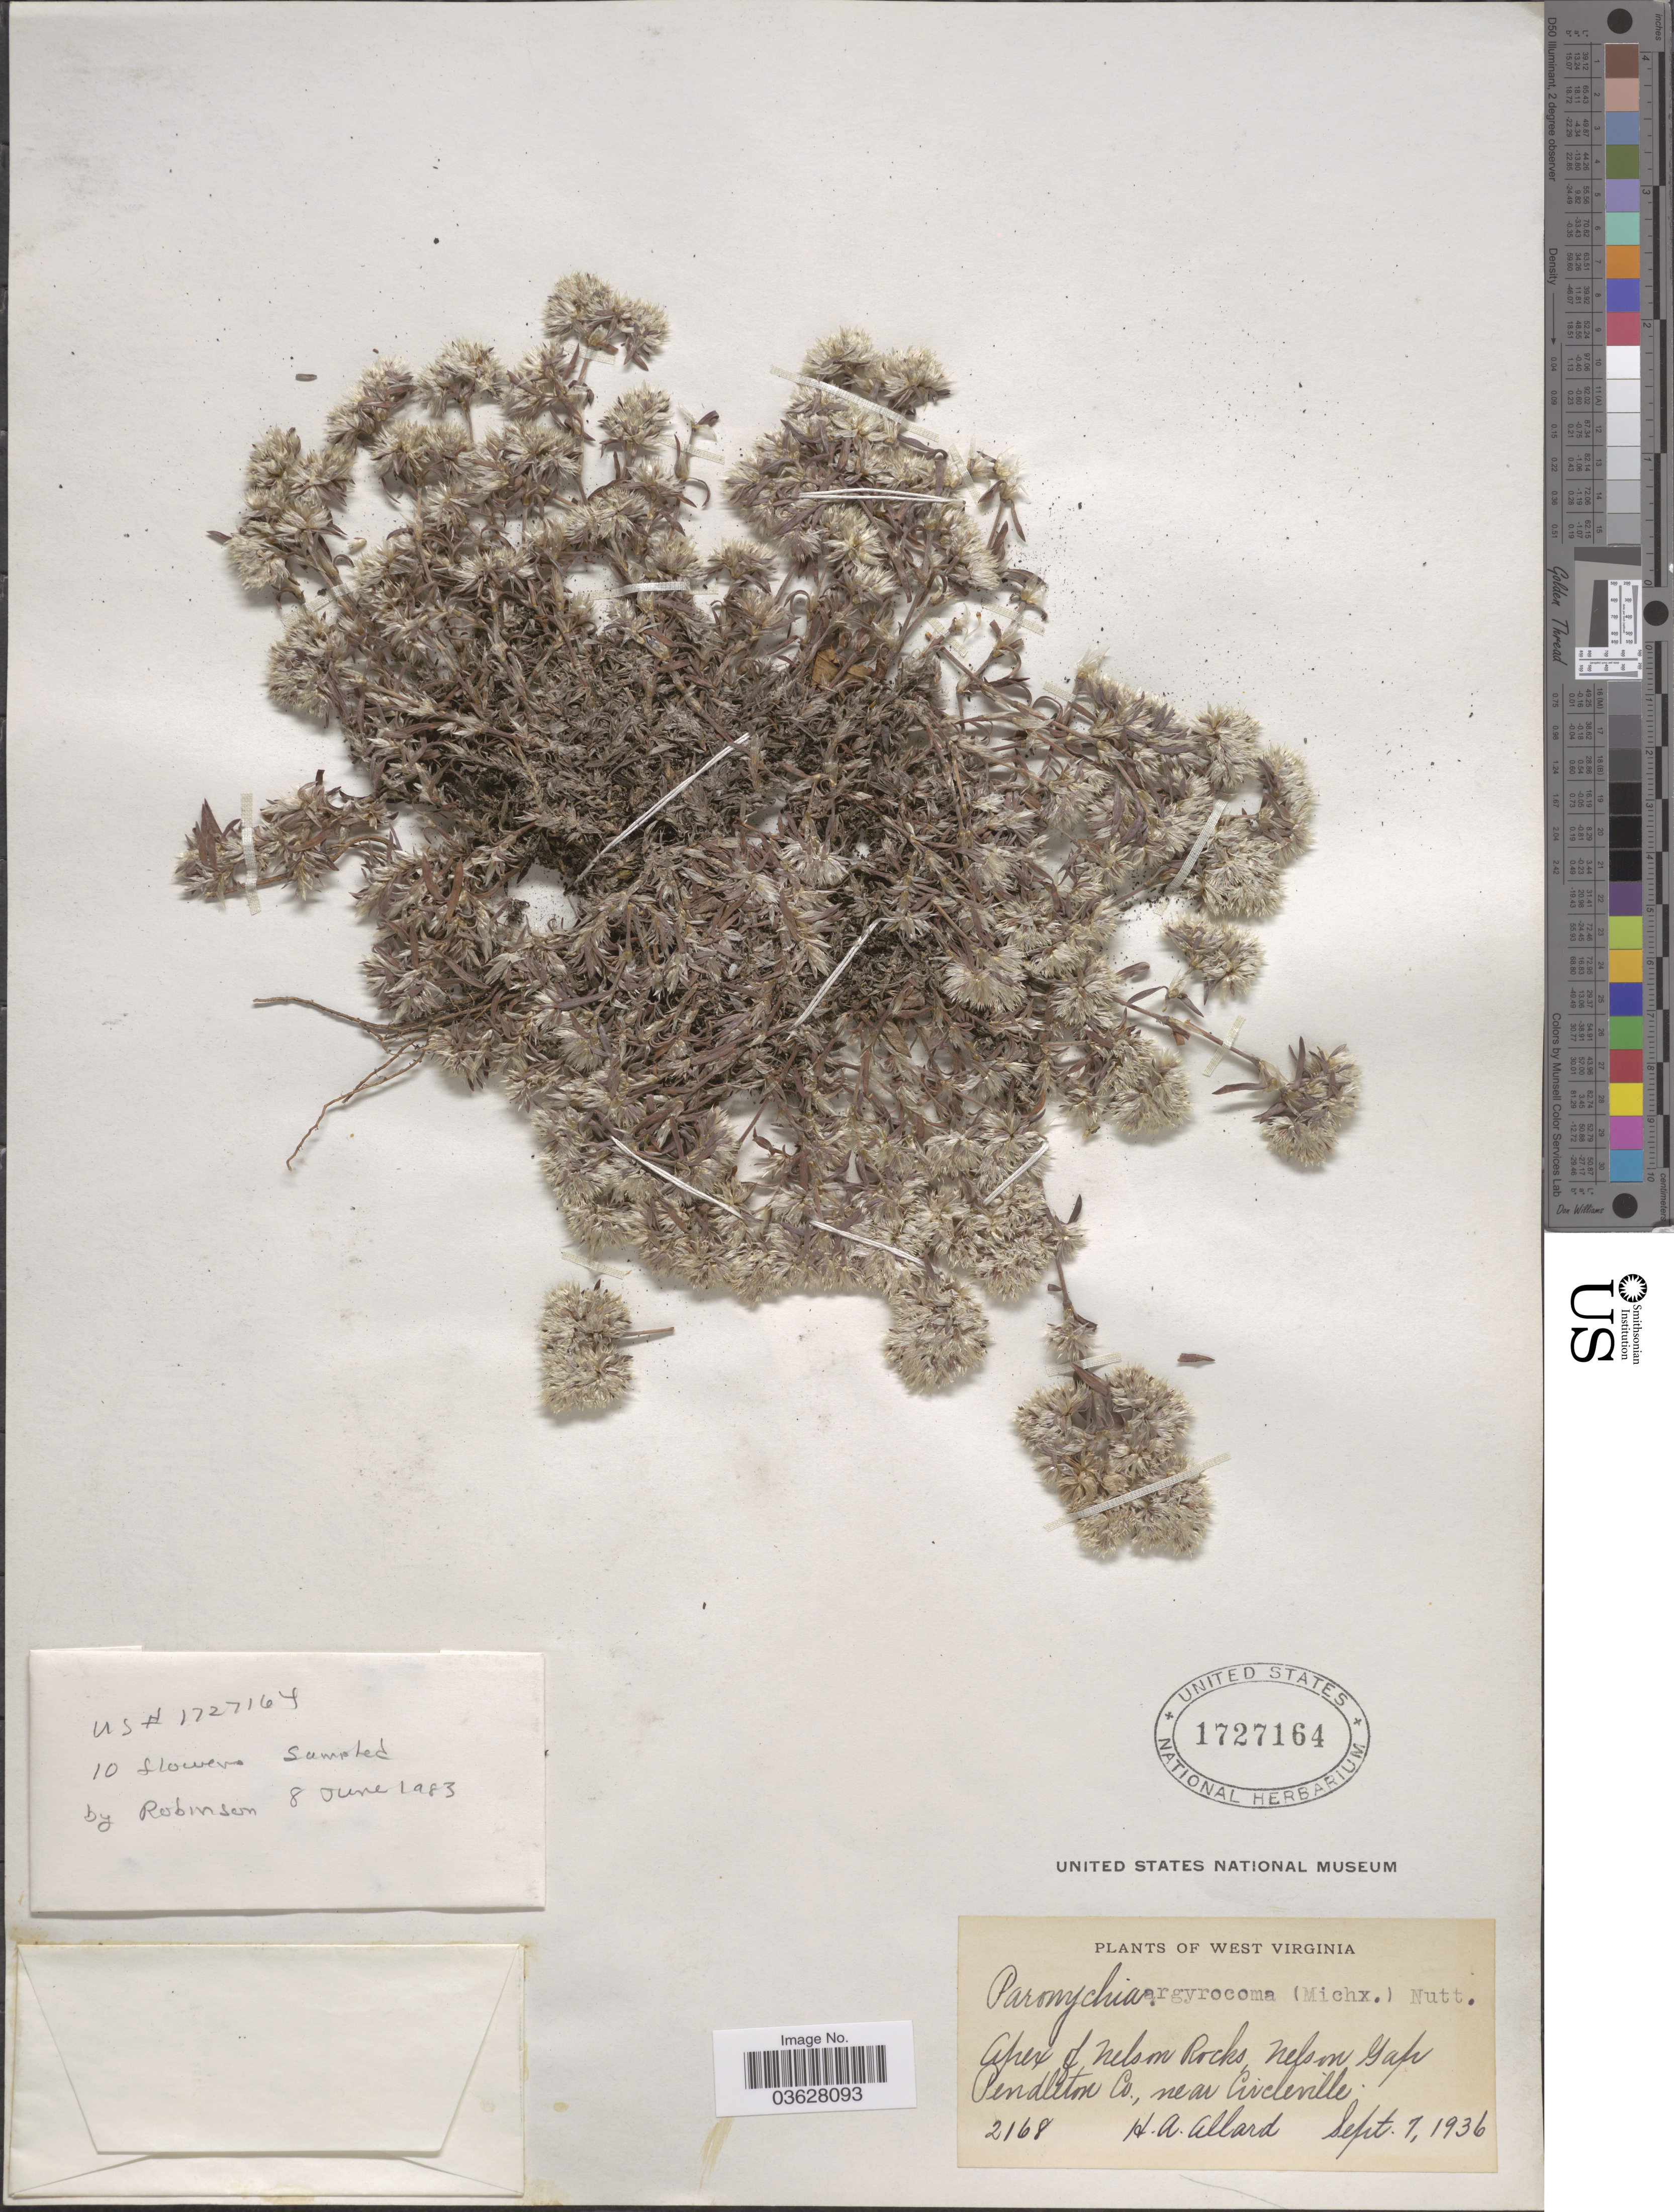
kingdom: Plantae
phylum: Tracheophyta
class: Magnoliopsida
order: Caryophyllales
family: Caryophyllaceae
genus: Paronychia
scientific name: Paronychia sp.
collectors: H. A. Allard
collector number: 2168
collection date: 1936-09-07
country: United States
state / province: West Virginia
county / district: Pendleton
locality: Apex of Nelson Rocks, Nelson Gap, Pendleton Co., near Circleville.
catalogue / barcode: US 1727164